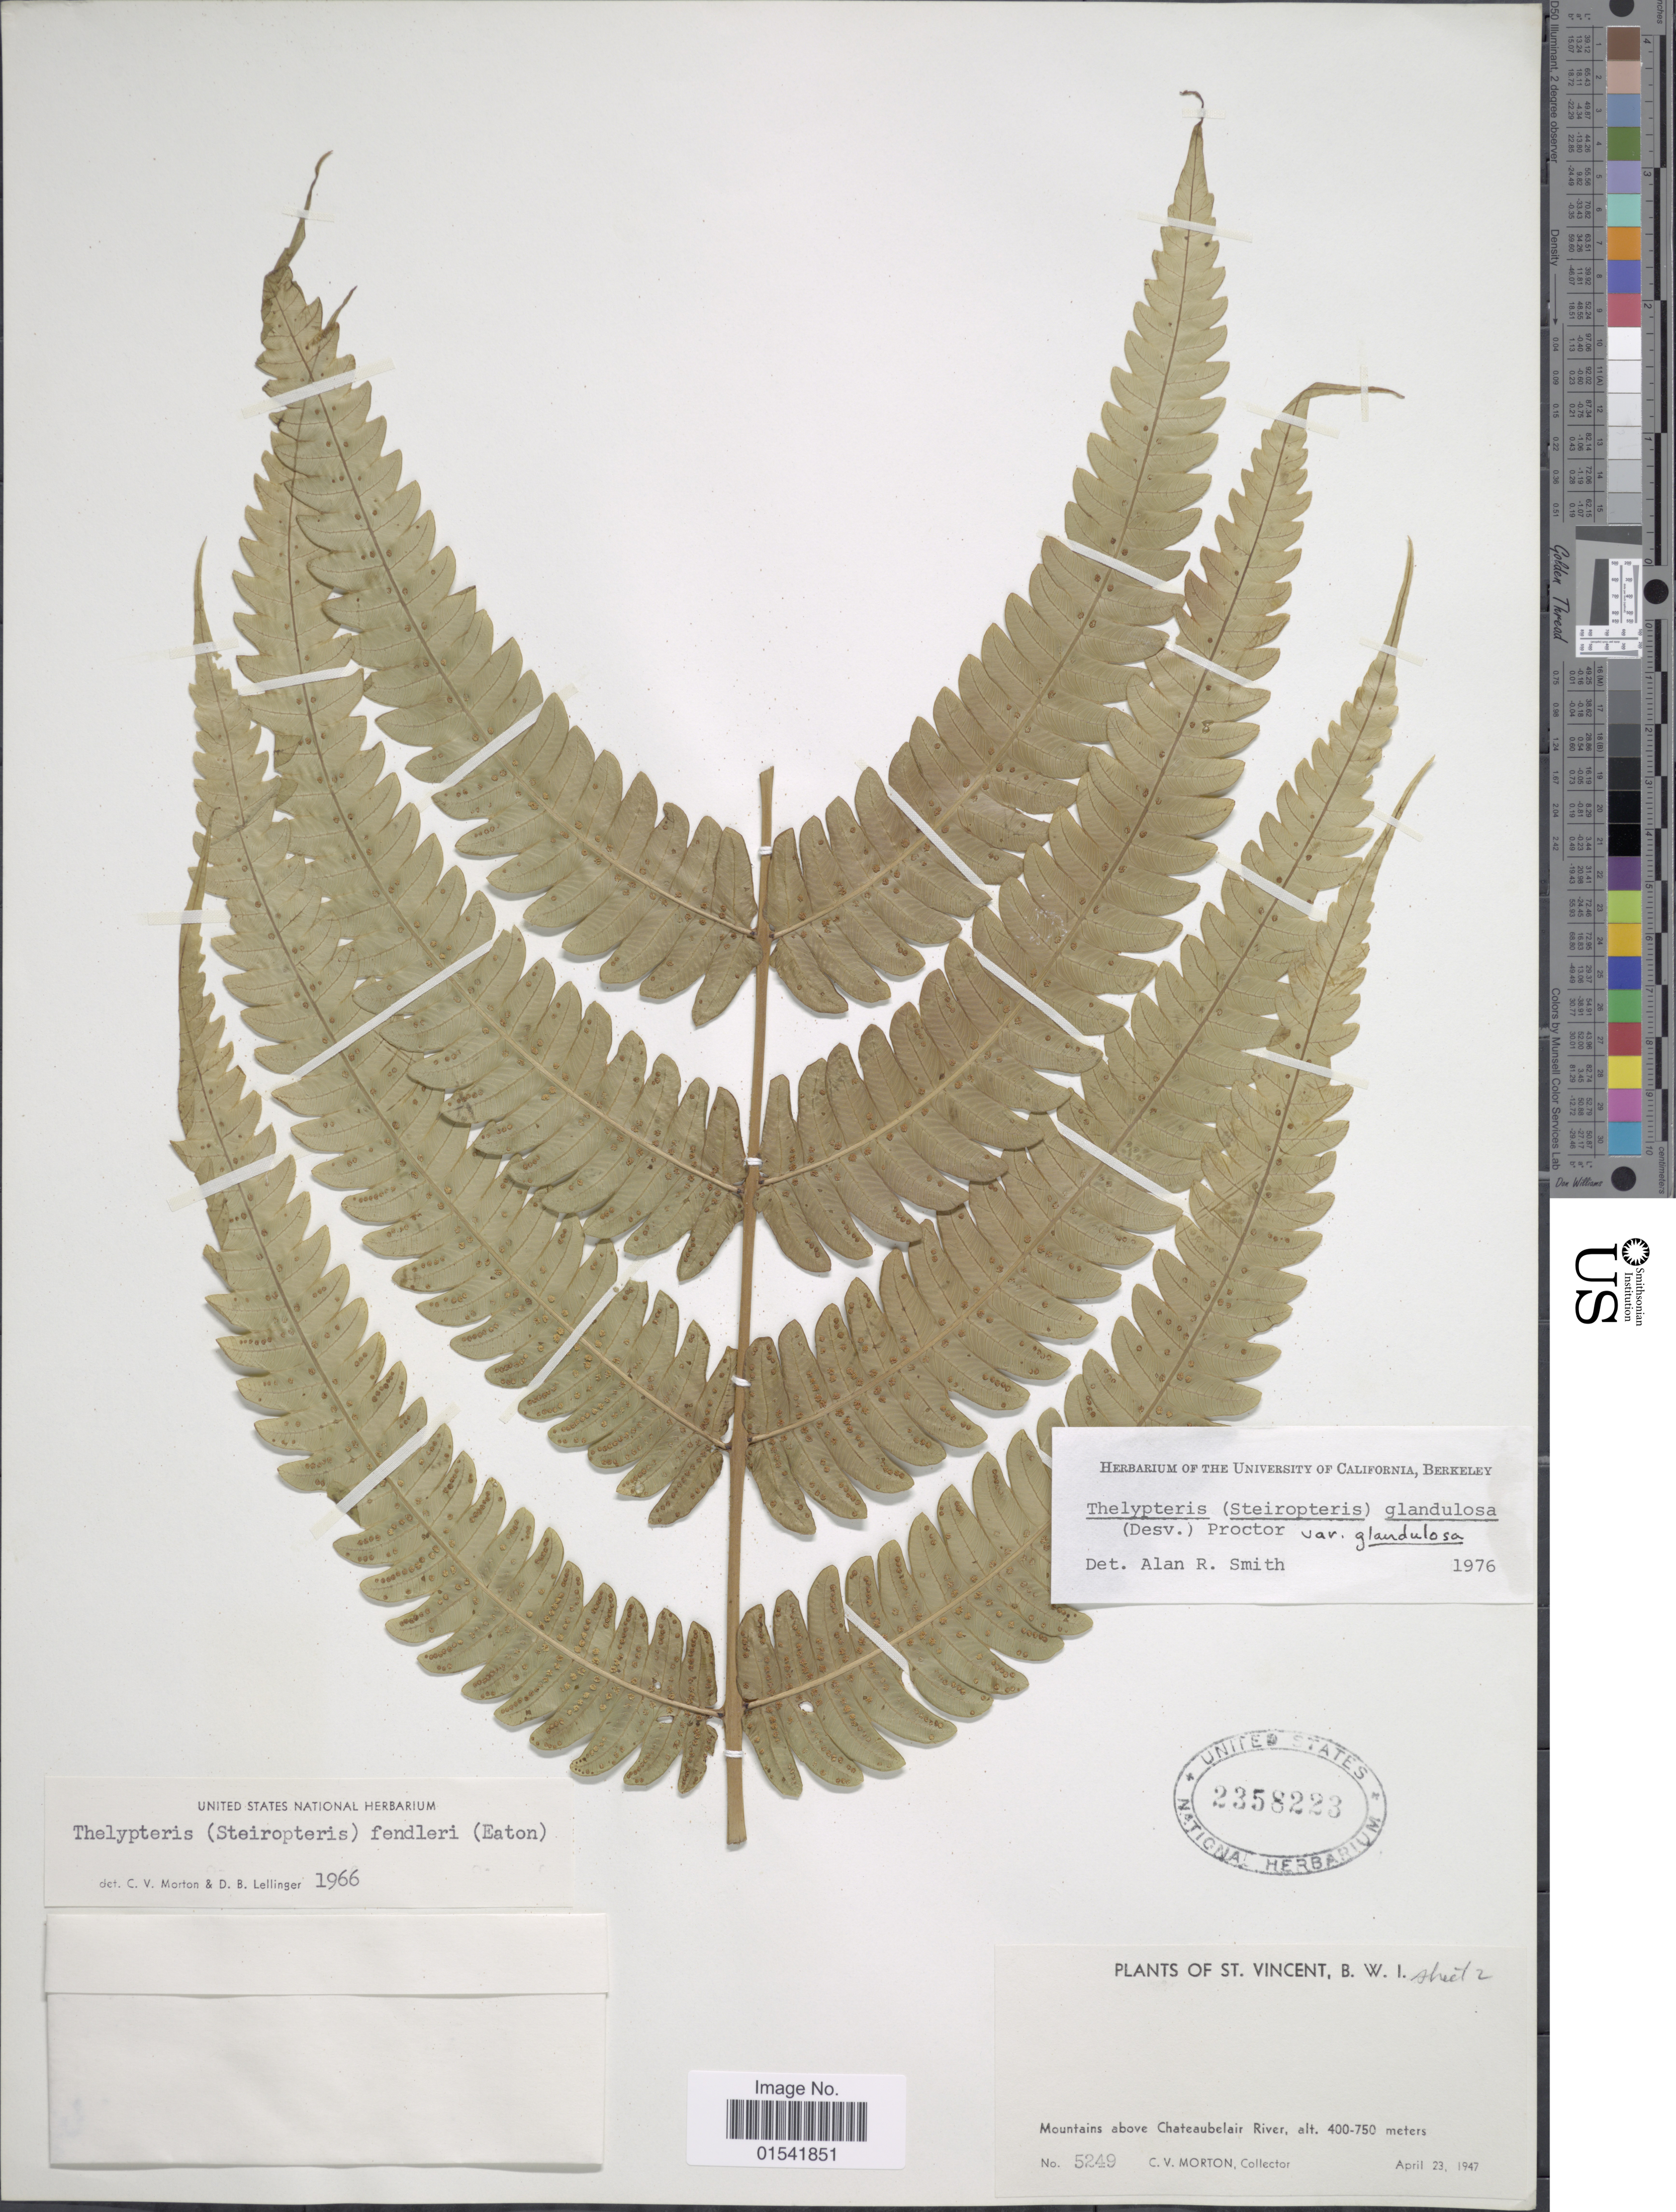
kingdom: Plantae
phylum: Tracheophyta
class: Polypodiopsida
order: Polypodiales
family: Thelypteridaceae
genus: Steiropteris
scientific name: Steiropteris glandulosa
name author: (Hook. f.) Pic. Serm.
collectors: C. V. Morton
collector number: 5249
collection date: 1947-04-23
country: St. Vincent - Grenadines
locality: St. Vincent, B.W.I., Mountains above Chateaubelair River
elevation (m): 400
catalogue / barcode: US 2358223